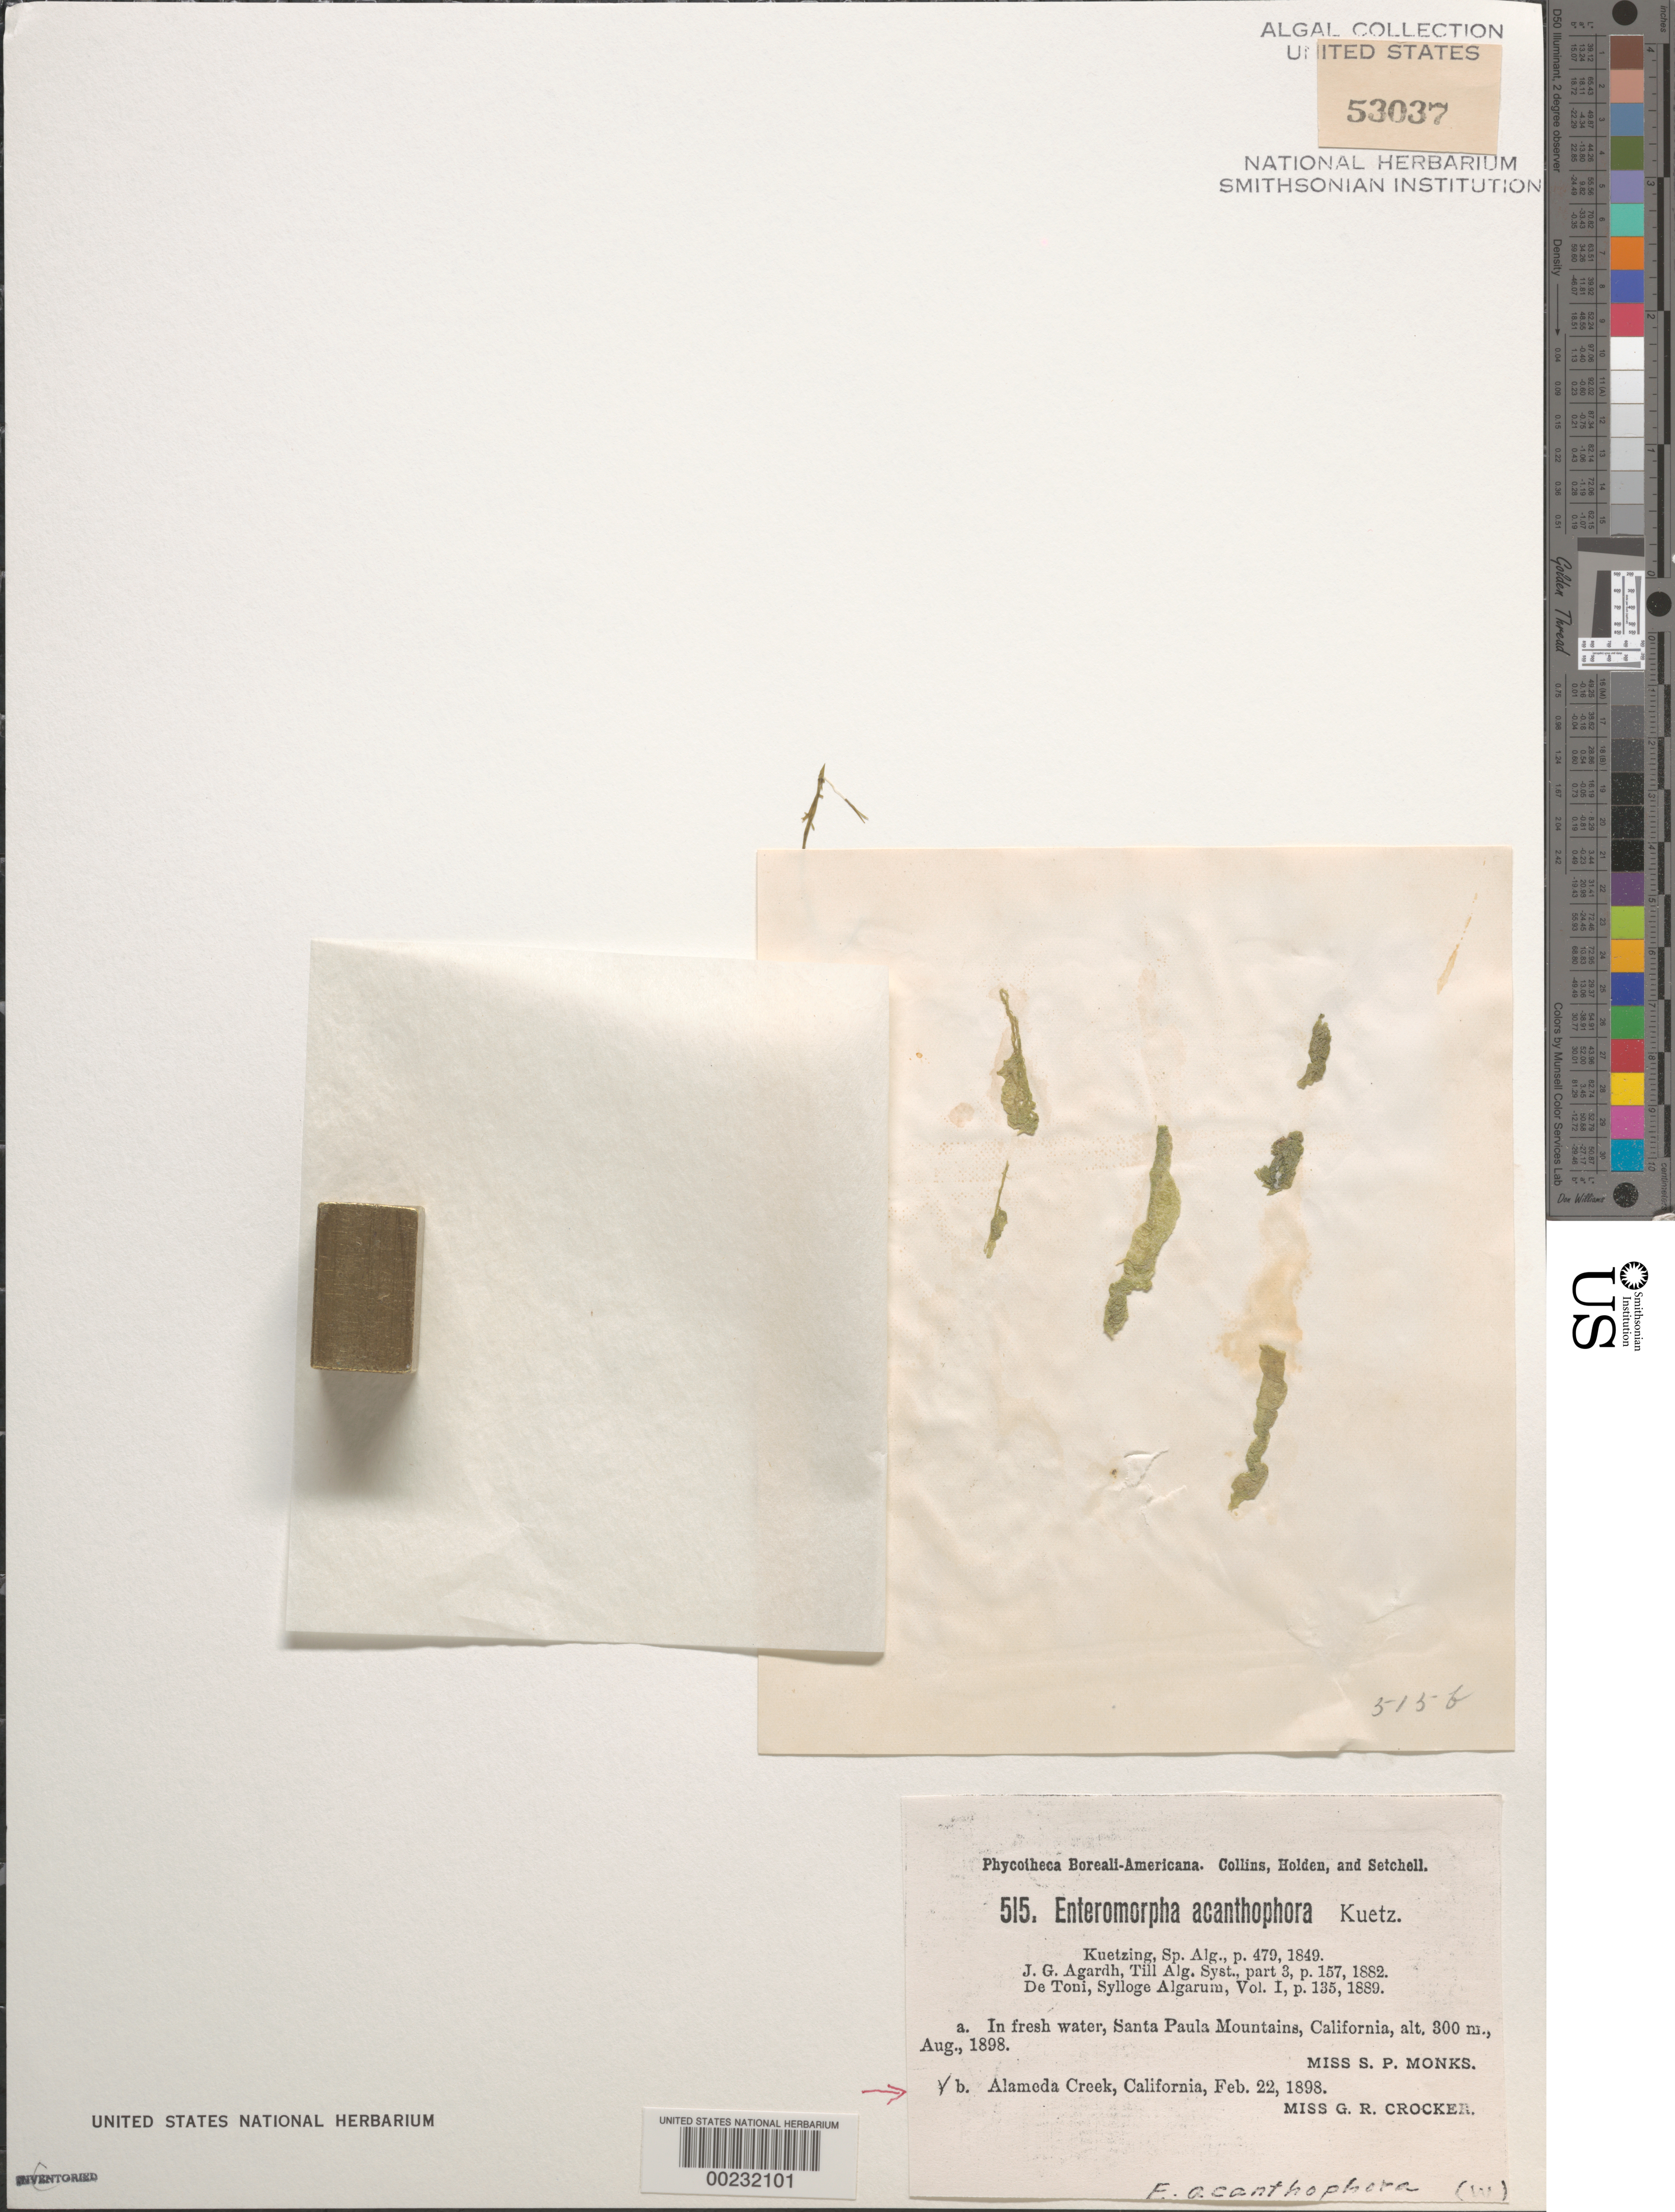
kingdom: Plantae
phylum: Chlorophyta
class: Ulvophyceae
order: Ulvales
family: Ulvaceae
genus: Ulva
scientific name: Ulva acanthophora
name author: (Kütz.) H.S. Hayden et al.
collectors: G. Crocker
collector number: PB-A 515b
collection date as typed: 22 Feb 1898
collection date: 1898-02-22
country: United States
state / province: California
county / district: Alameda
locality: Alameda Creek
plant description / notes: Collins, Holden & Setchell, Phycotheca Boreali-Americana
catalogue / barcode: US 53037